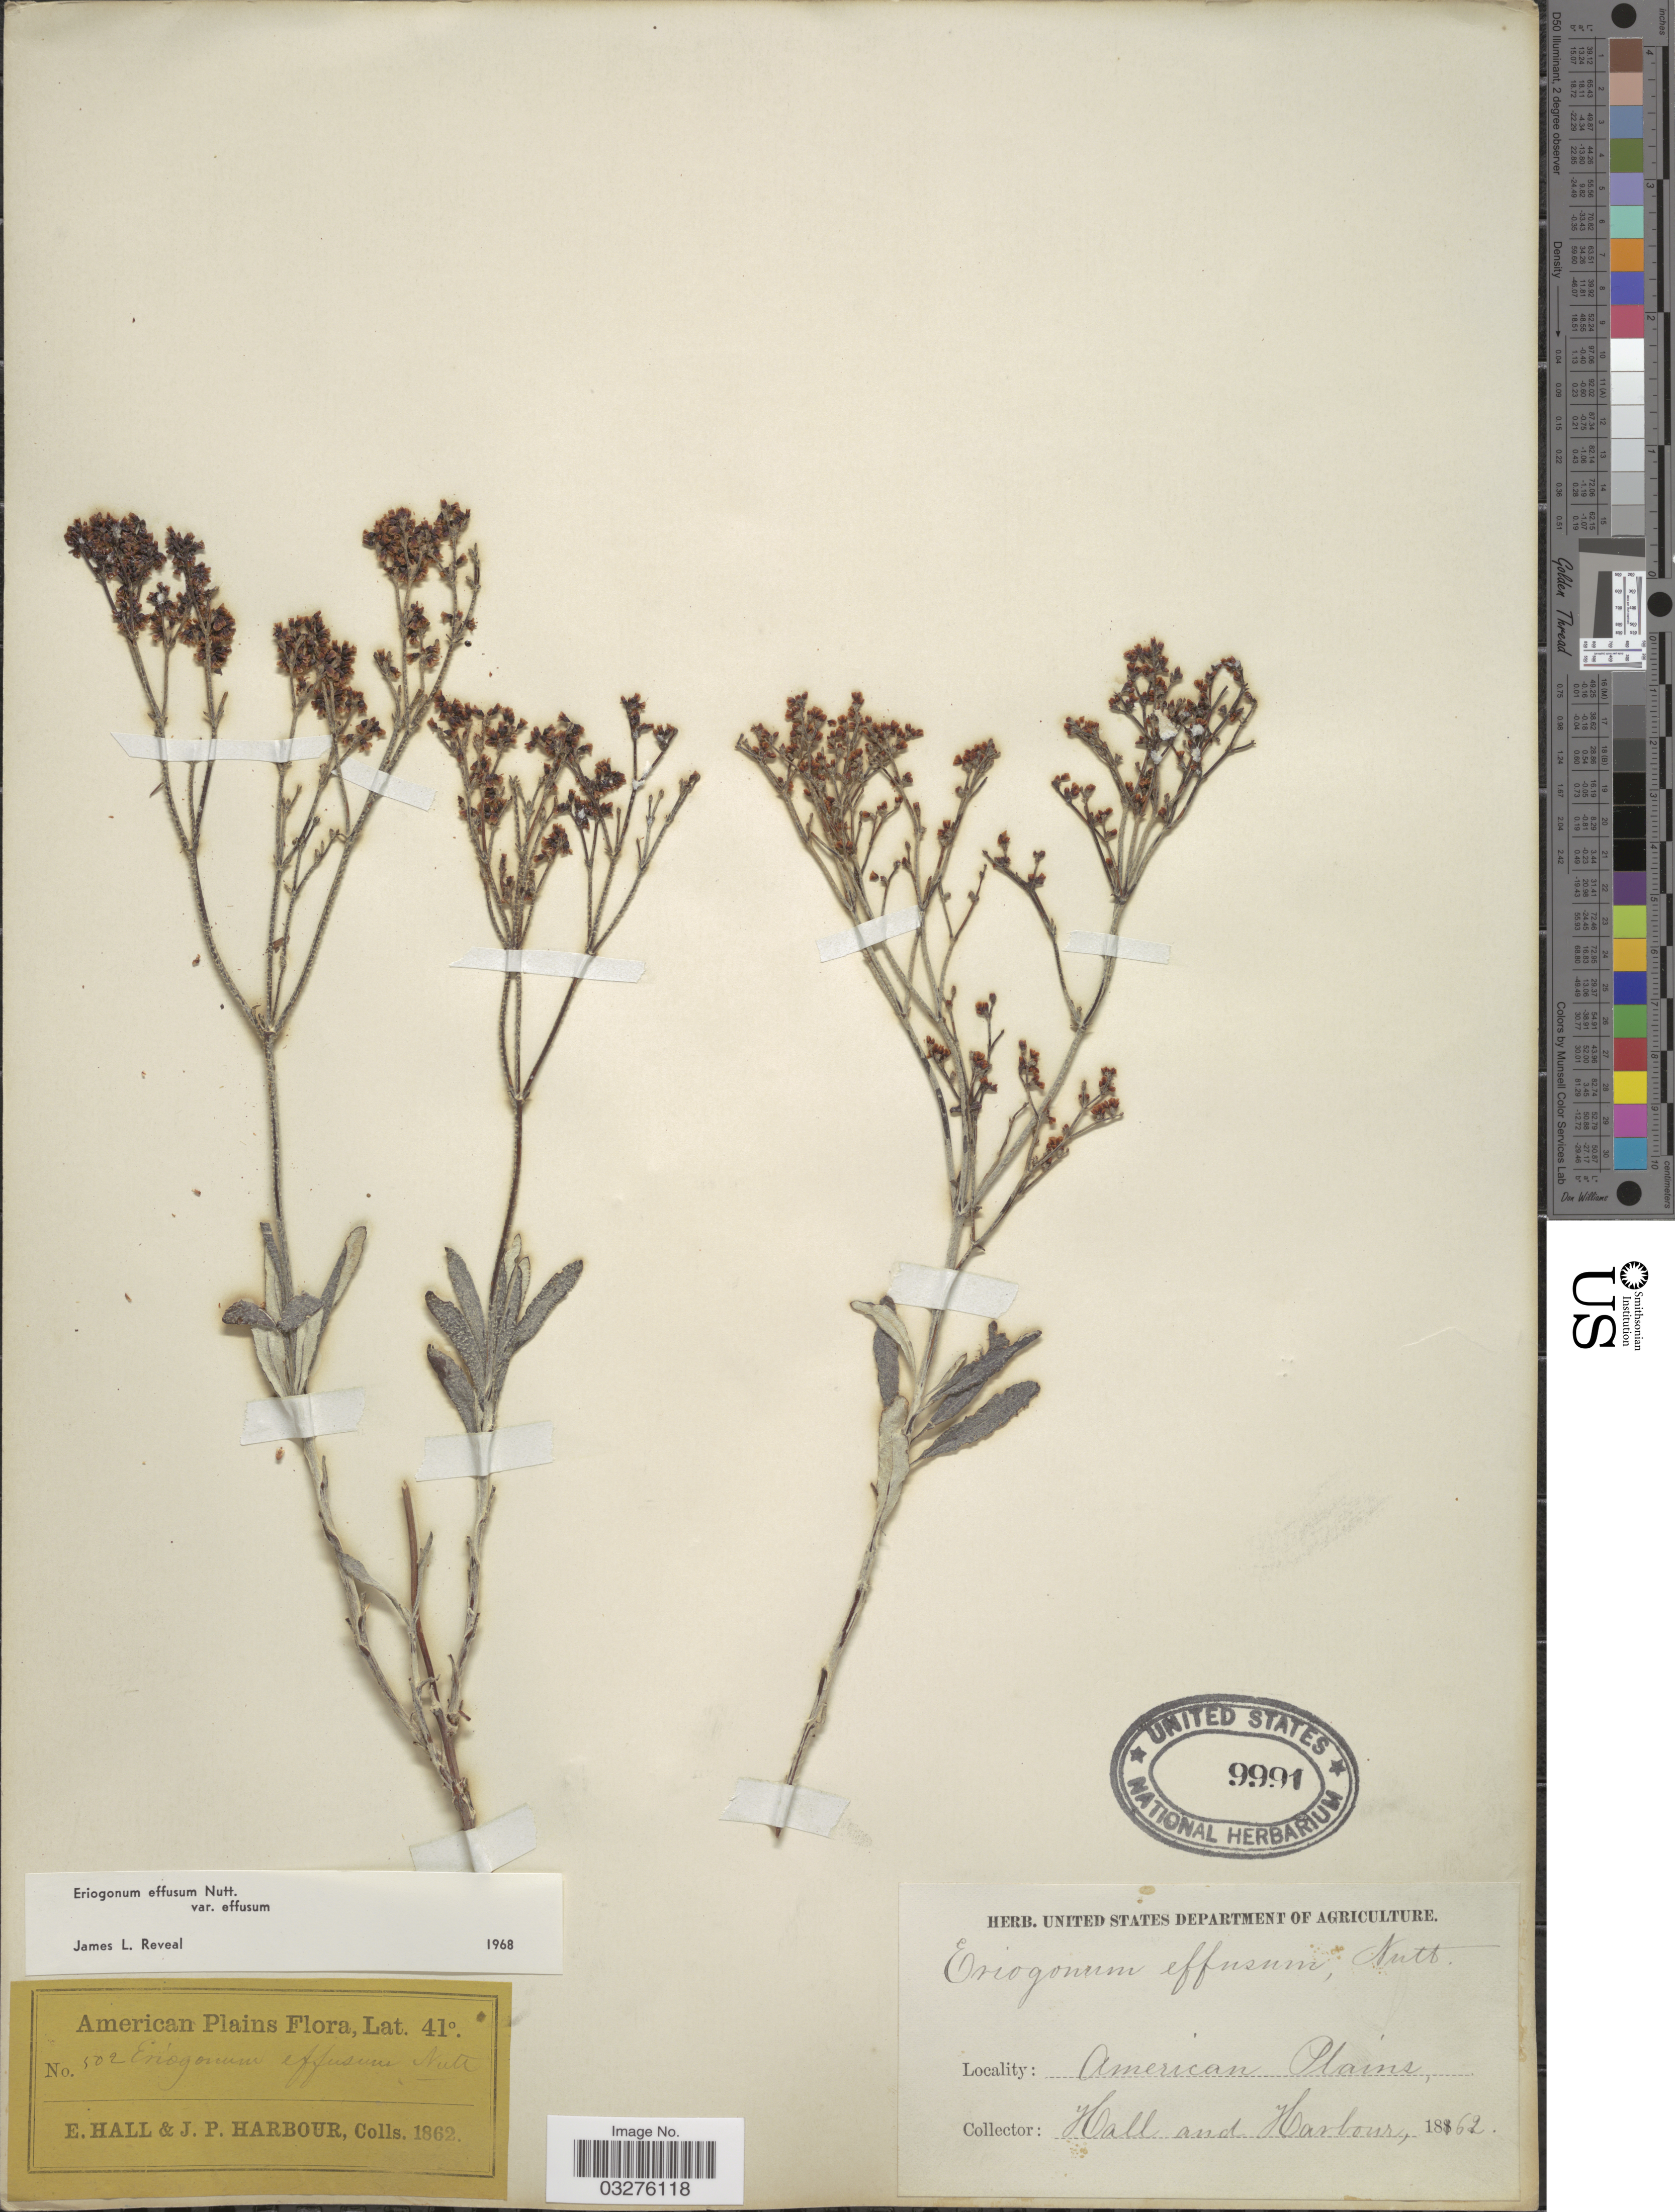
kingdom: Plantae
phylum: Tracheophyta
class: Magnoliopsida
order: Caryophyllales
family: Polygonaceae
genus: Eriogonum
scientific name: Eriogonum effusum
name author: Nutt.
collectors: E. Hall & J. Harbour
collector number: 502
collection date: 1862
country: United States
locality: American Plains.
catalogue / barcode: US 9991